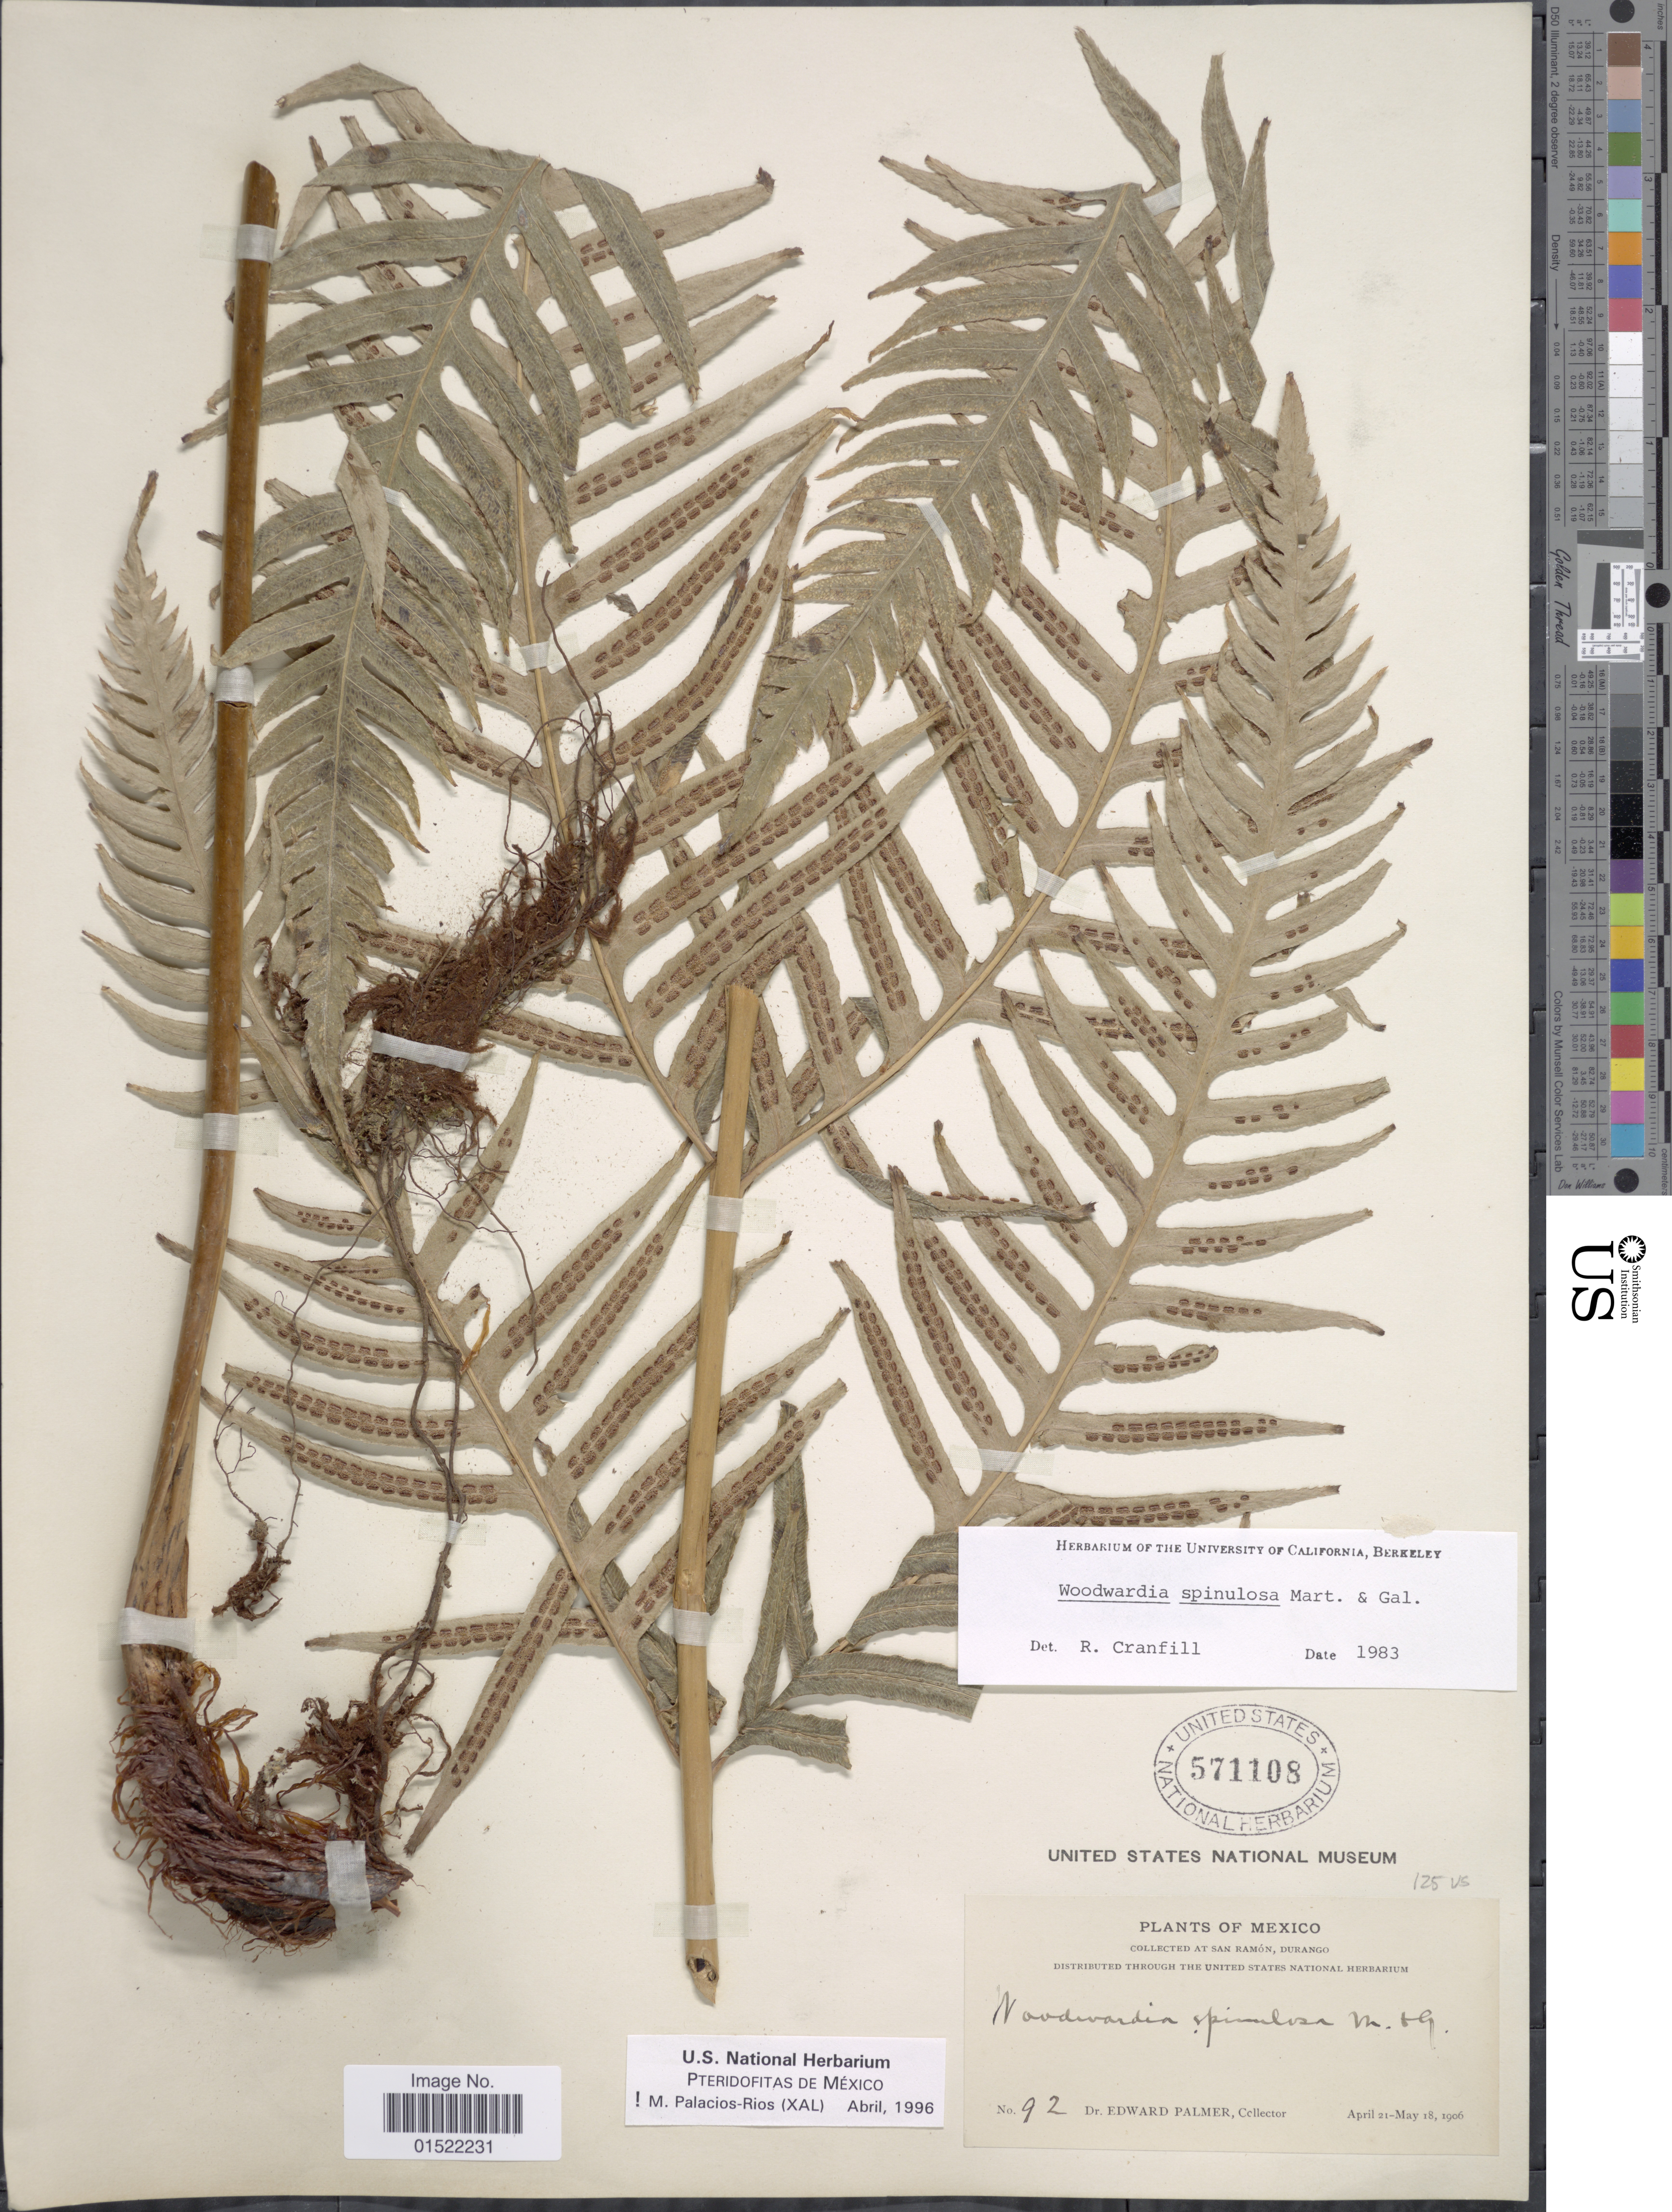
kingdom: Plantae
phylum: Tracheophyta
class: Polypodiopsida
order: Polypodiales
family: Blechnaceae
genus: Woodwardia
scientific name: Woodwardia spinulosa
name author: M. Martens & Galeotti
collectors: E. Palmer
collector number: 92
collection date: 1906-04-21/1906-05-18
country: Mexico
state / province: Durango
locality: San Ramon, Durango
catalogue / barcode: US 571108